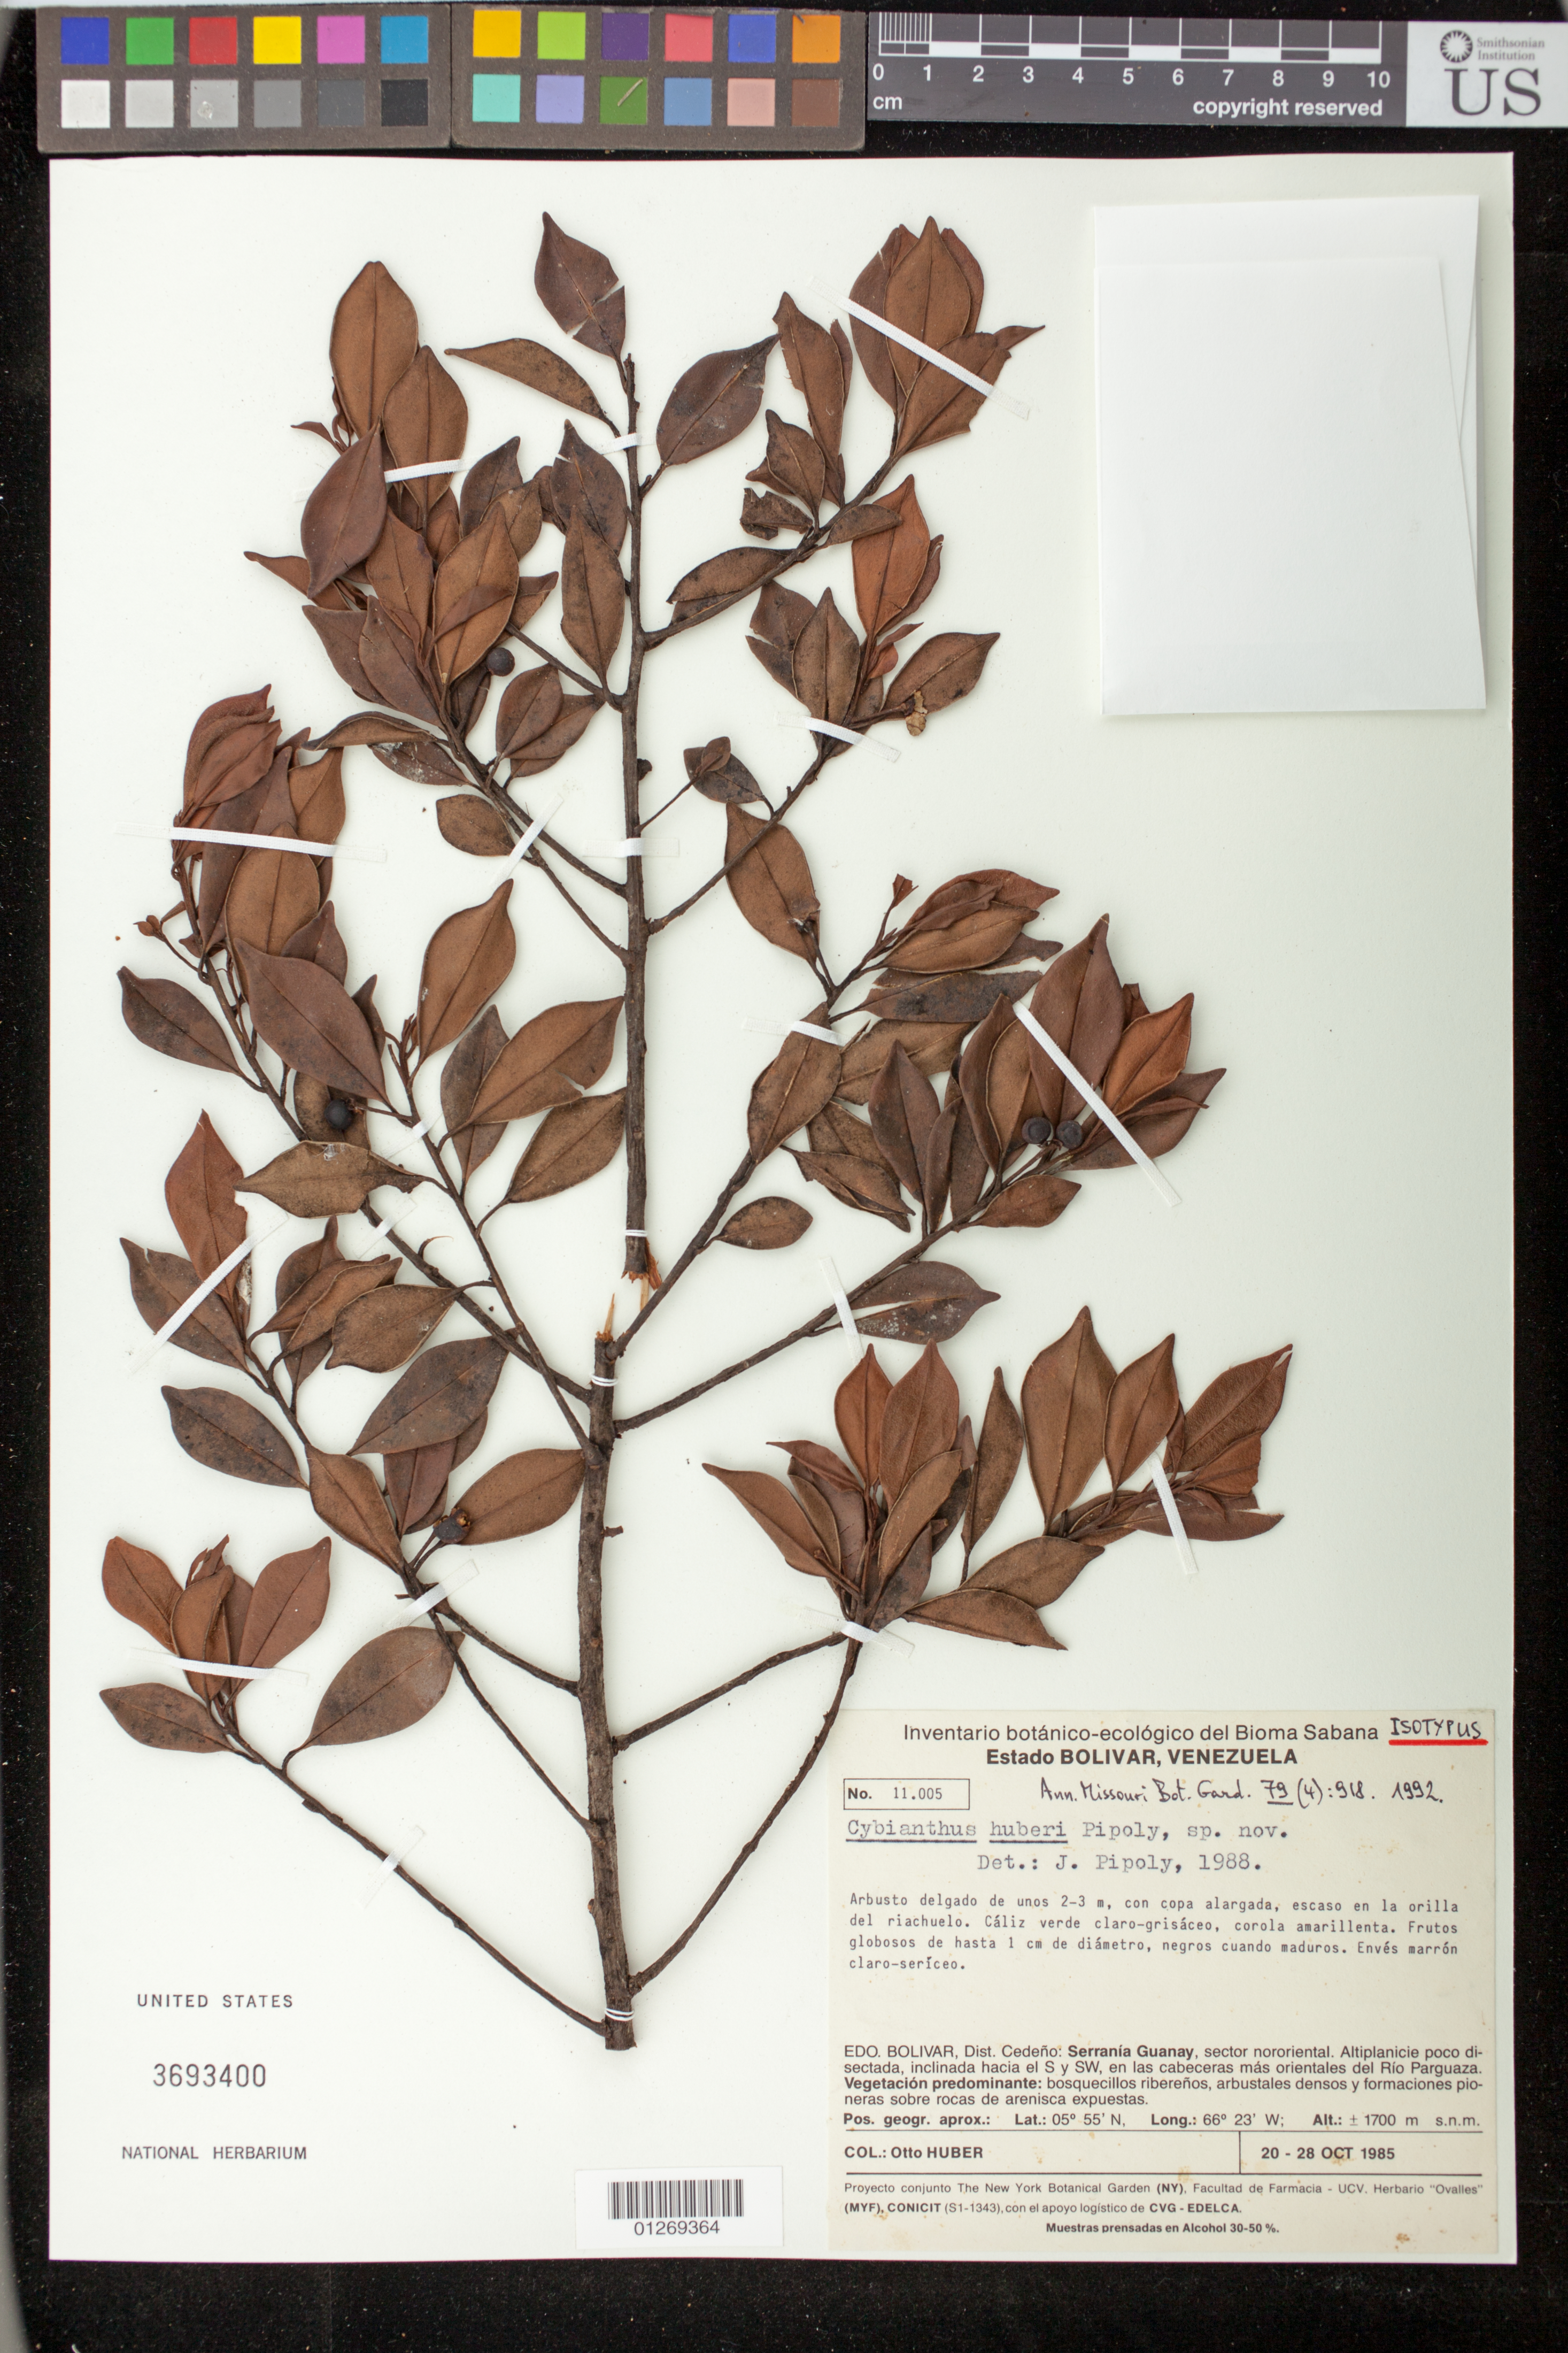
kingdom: Plantae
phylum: Tracheophyta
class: Magnoliopsida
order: Ericales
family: Primulaceae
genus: Cybianthus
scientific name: Cybianthus huberi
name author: Pipoly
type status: Isotype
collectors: O. Huber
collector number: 11005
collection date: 1985-10-20/1985-10-28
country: Venezuela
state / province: Bolivar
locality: Edo. Bolivar, Dist. Cedeño: Serranía Guanay, sector nororiental. Altiplanicie poco disectada, inclinada hacia el S y SW, en las cabeceras más orientales del Río Parguaza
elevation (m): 1700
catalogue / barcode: US 3693400